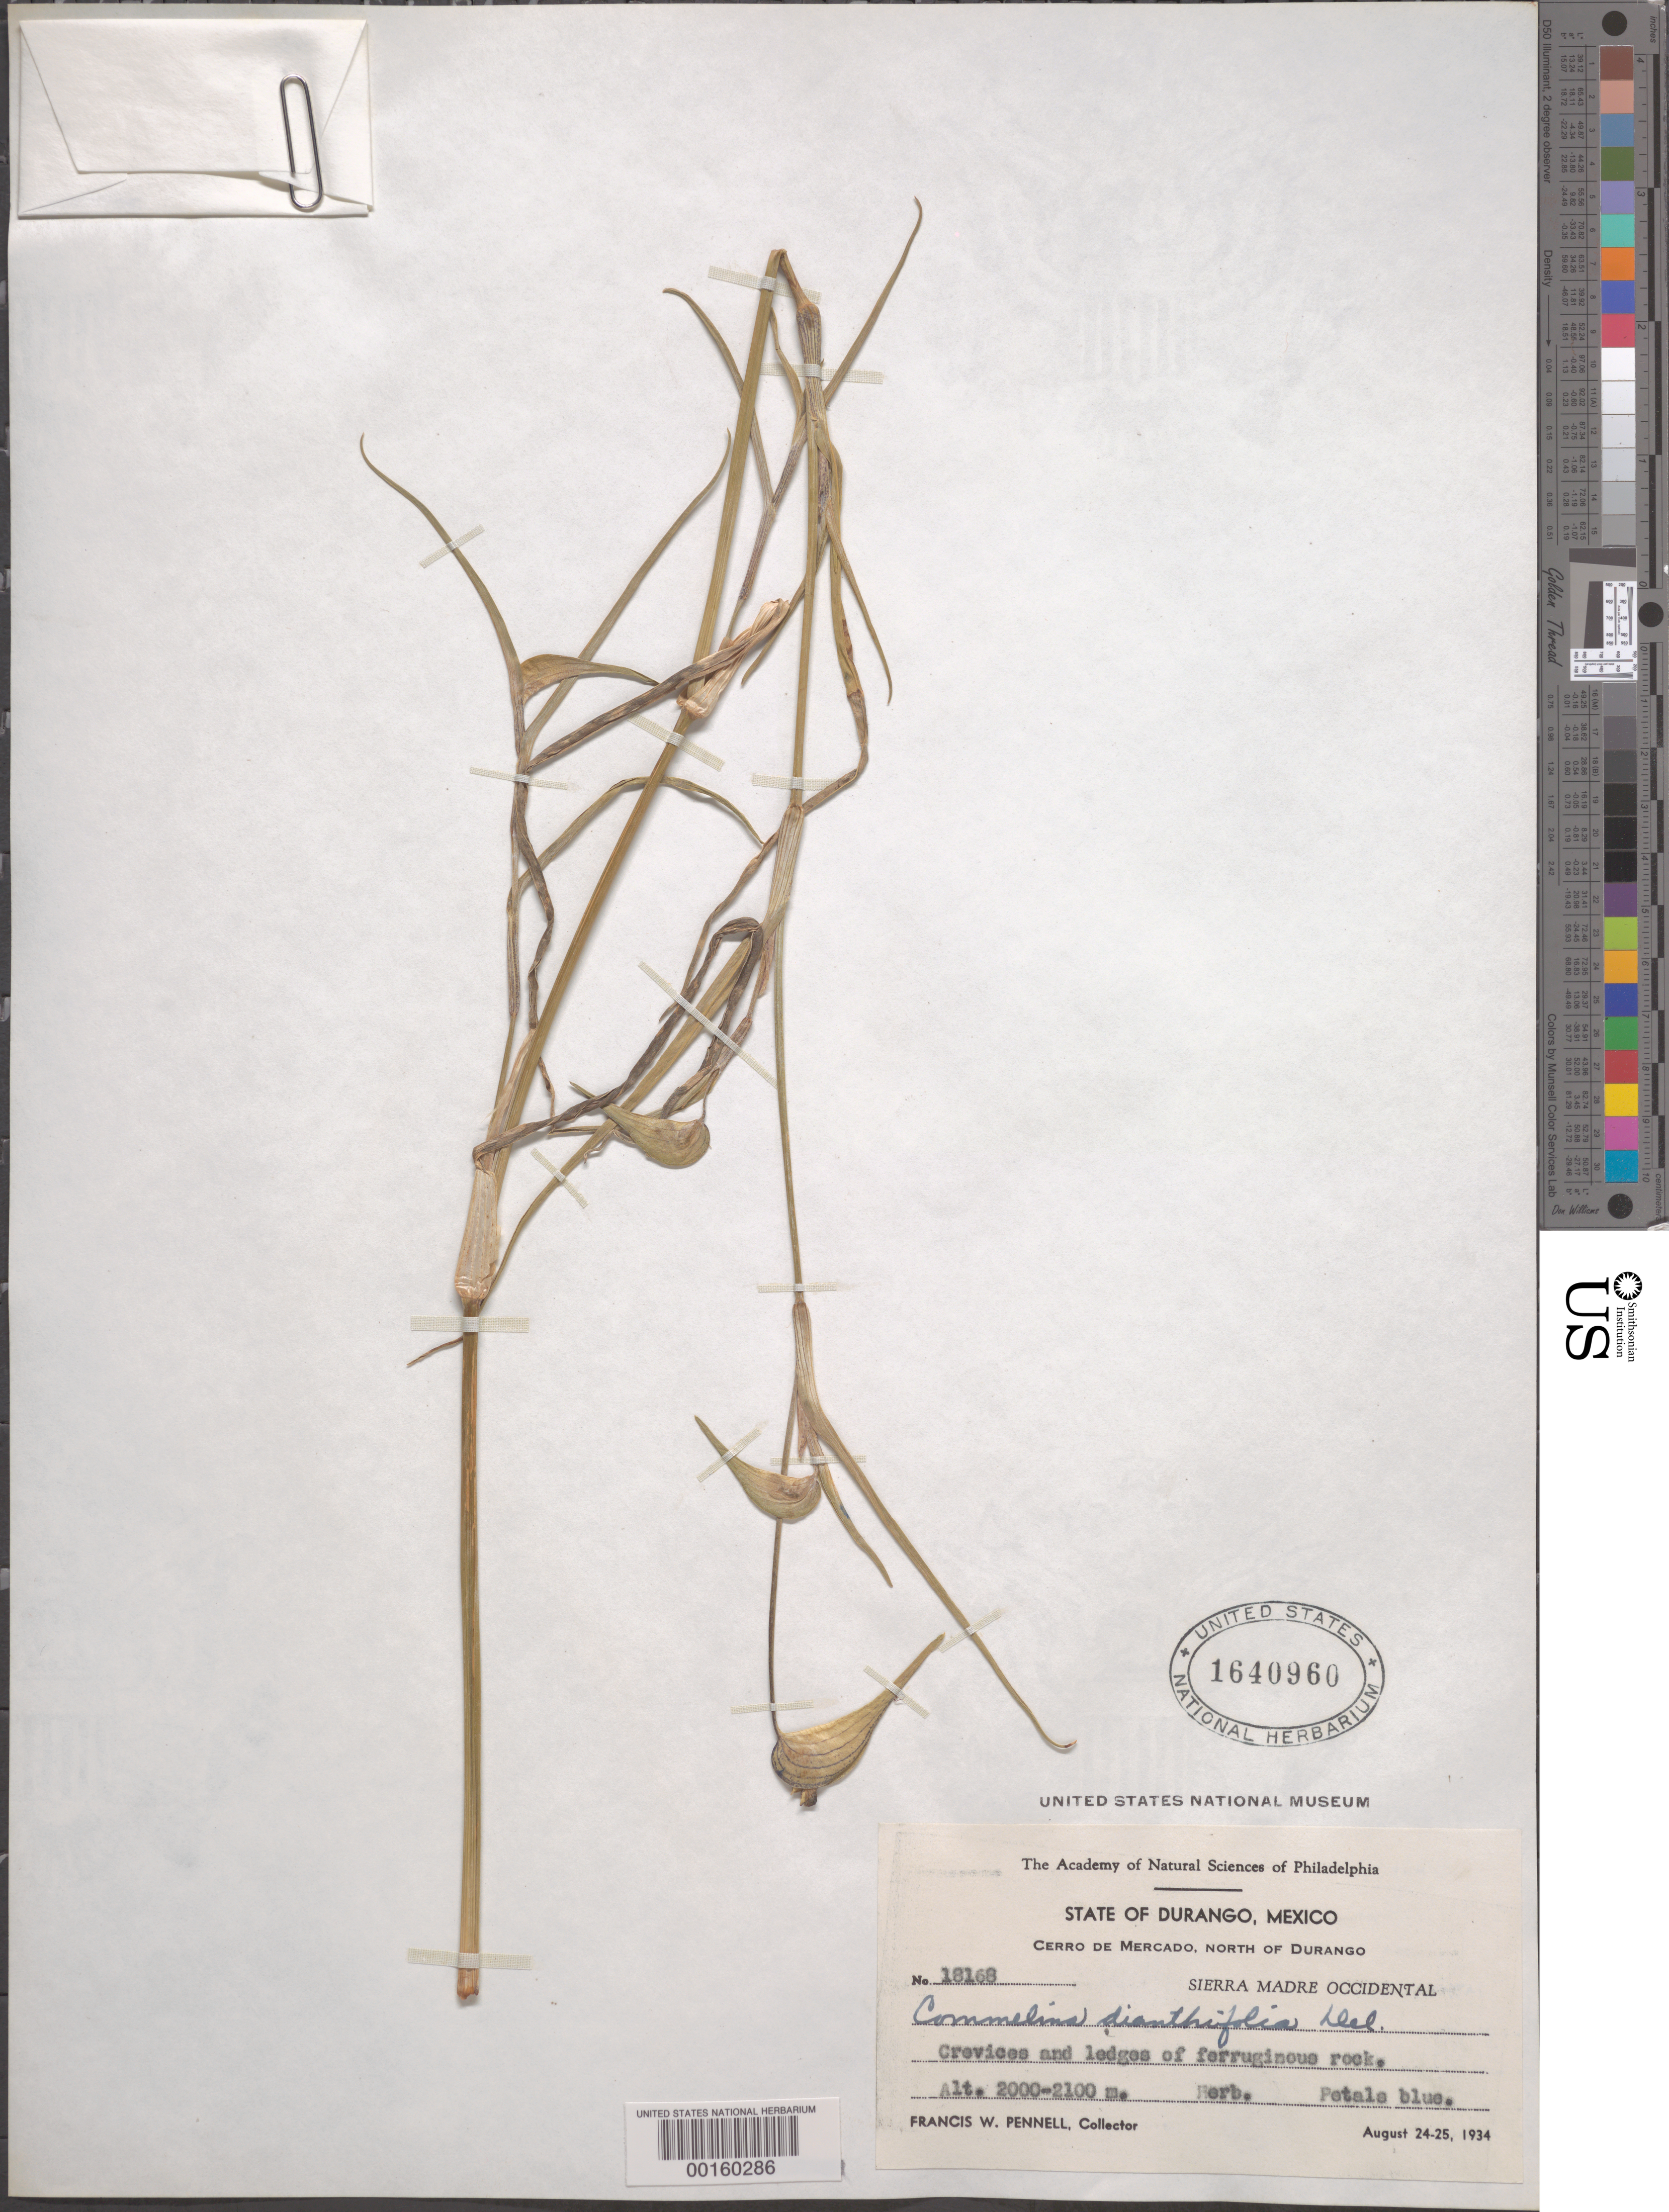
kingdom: Plantae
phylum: Tracheophyta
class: Liliopsida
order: Commelinales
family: Commelinaceae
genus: Commelina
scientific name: Commelina dianthifolia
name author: Redouté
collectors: F. W. Pennell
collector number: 18168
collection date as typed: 24 Aug 1934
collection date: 1934-08-24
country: Mexico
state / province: Durango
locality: Cerro de mercado, N of Durango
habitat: Ledges and crevices of ferruginous rock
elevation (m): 2000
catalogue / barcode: US 1640960